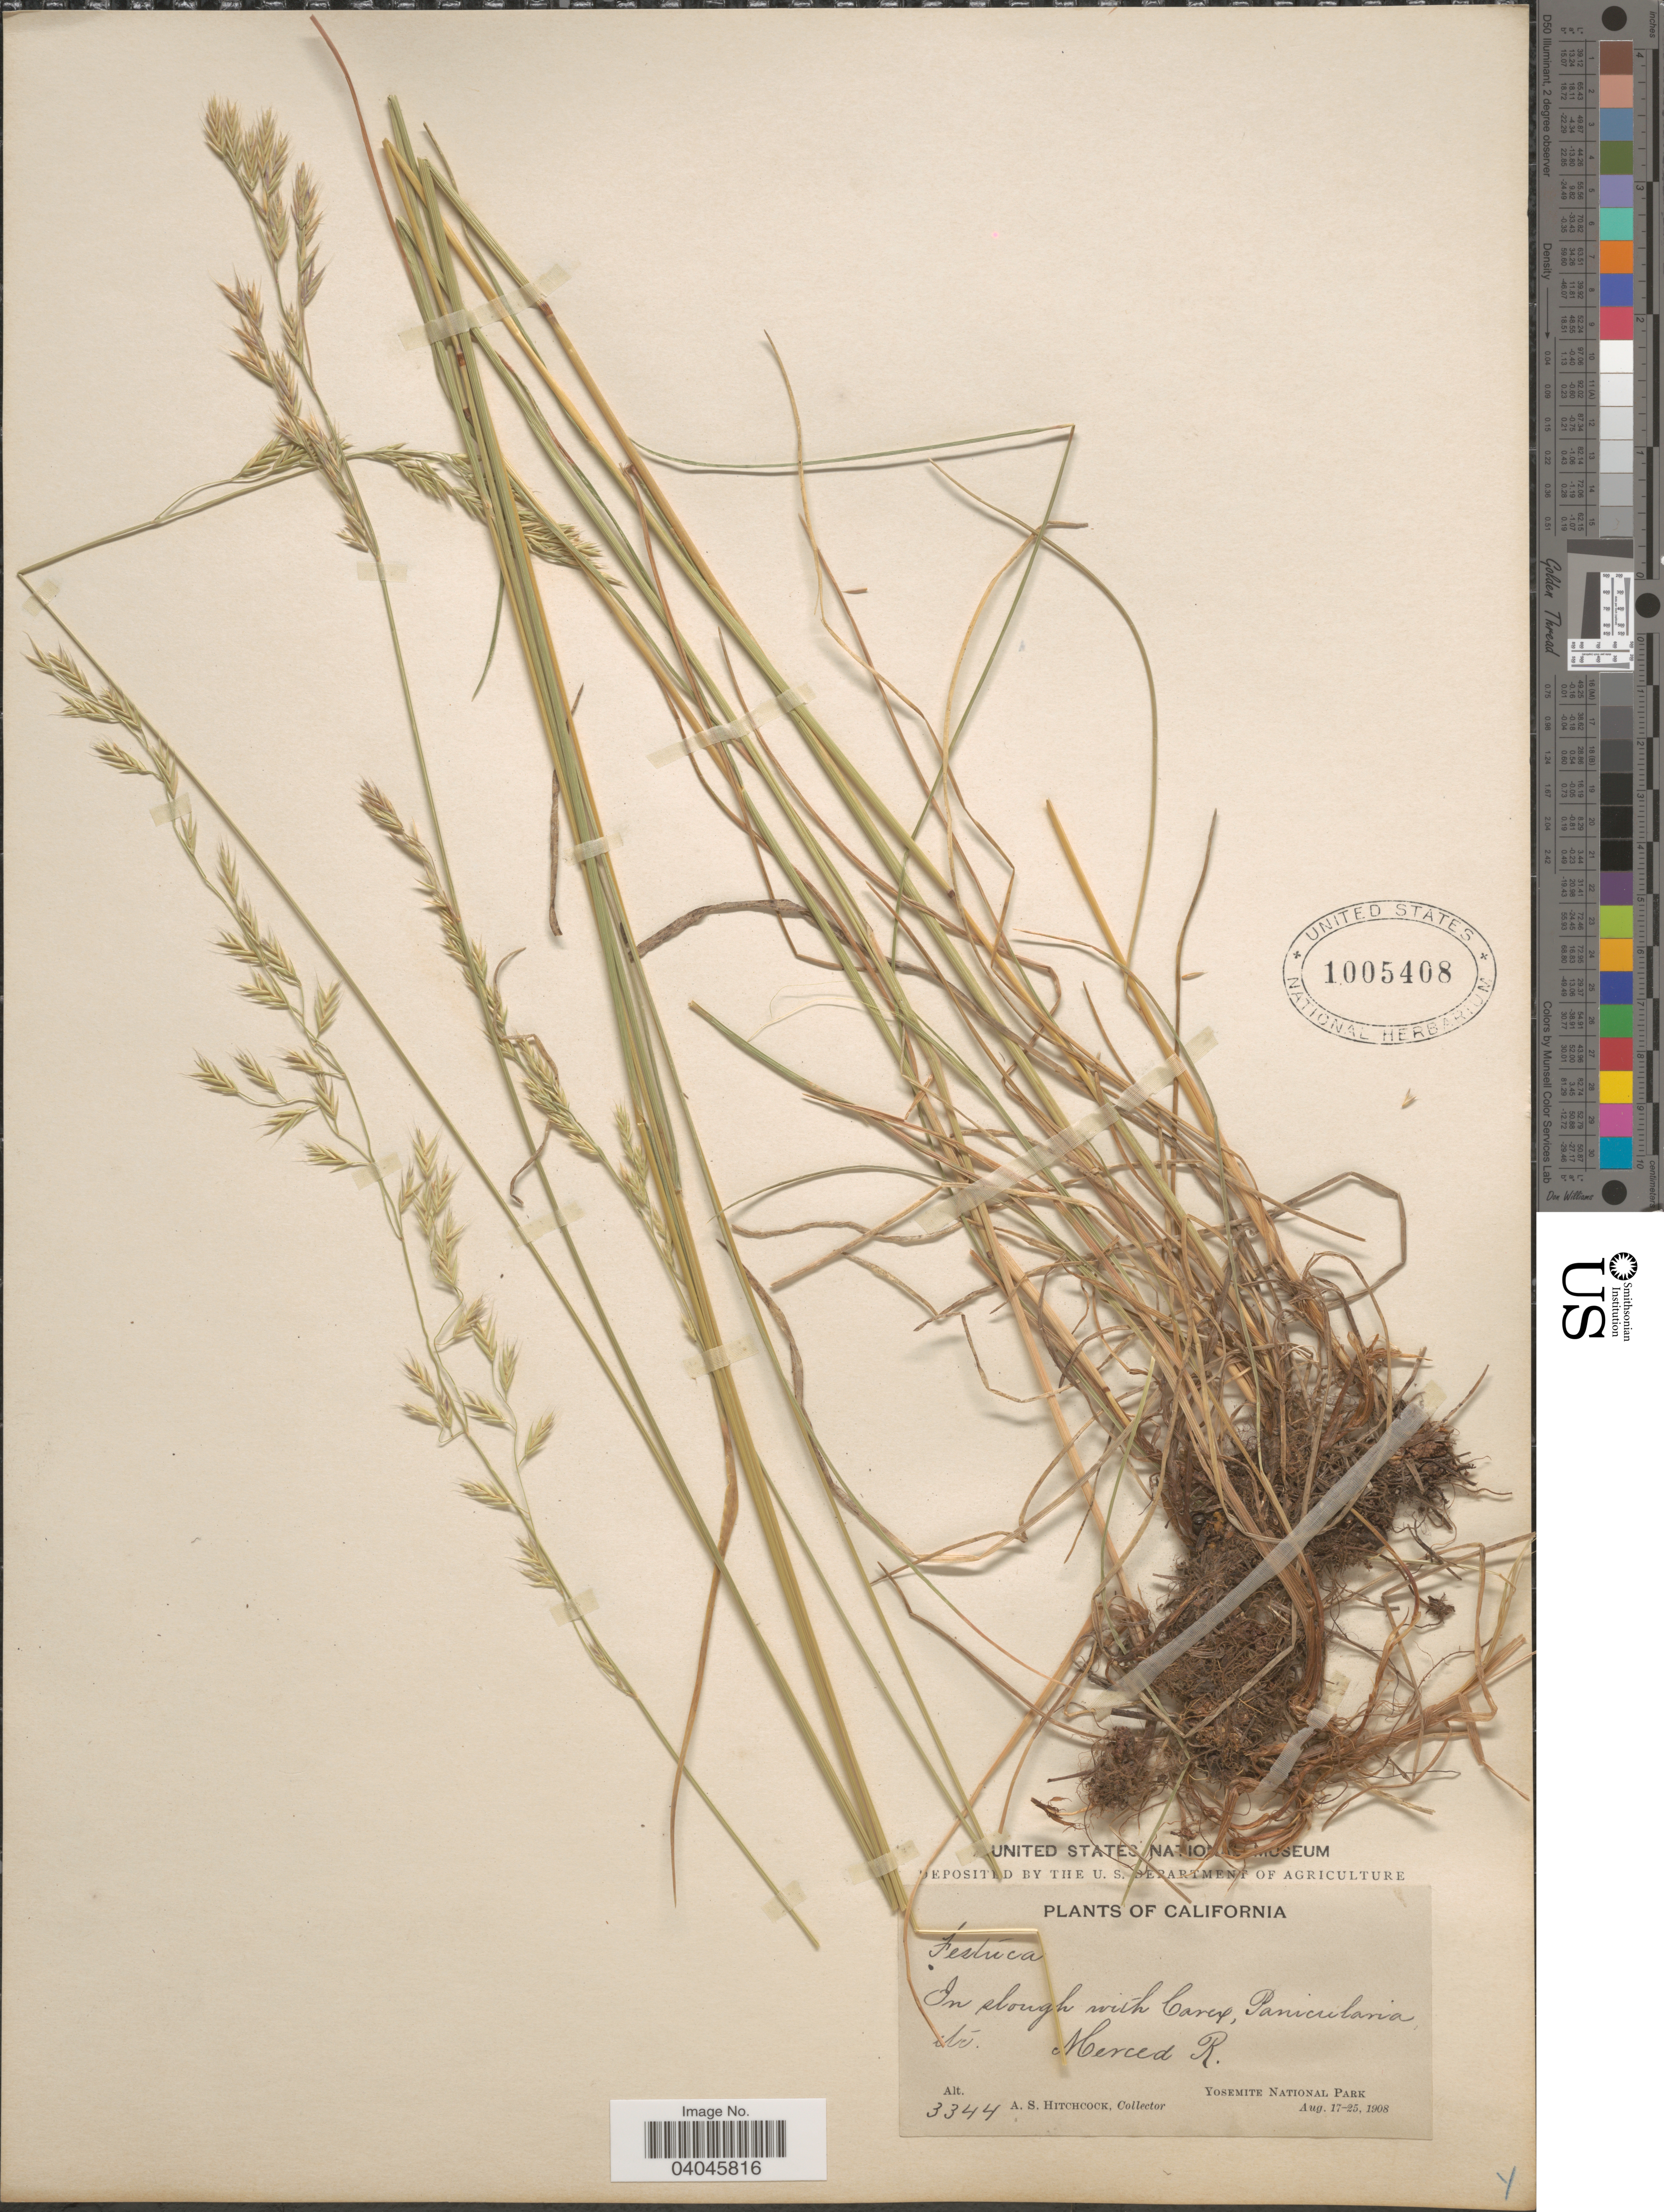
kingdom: Plantae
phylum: Tracheophyta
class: Liliopsida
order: Poales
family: Poaceae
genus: Festuca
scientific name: Festuca rubra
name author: L.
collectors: A. S. Hitchcock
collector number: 3344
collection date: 1908-08-17/1908-08-25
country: United States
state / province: California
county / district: Mariposa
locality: Merced R. Yosemite National Park.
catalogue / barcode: US 1005408